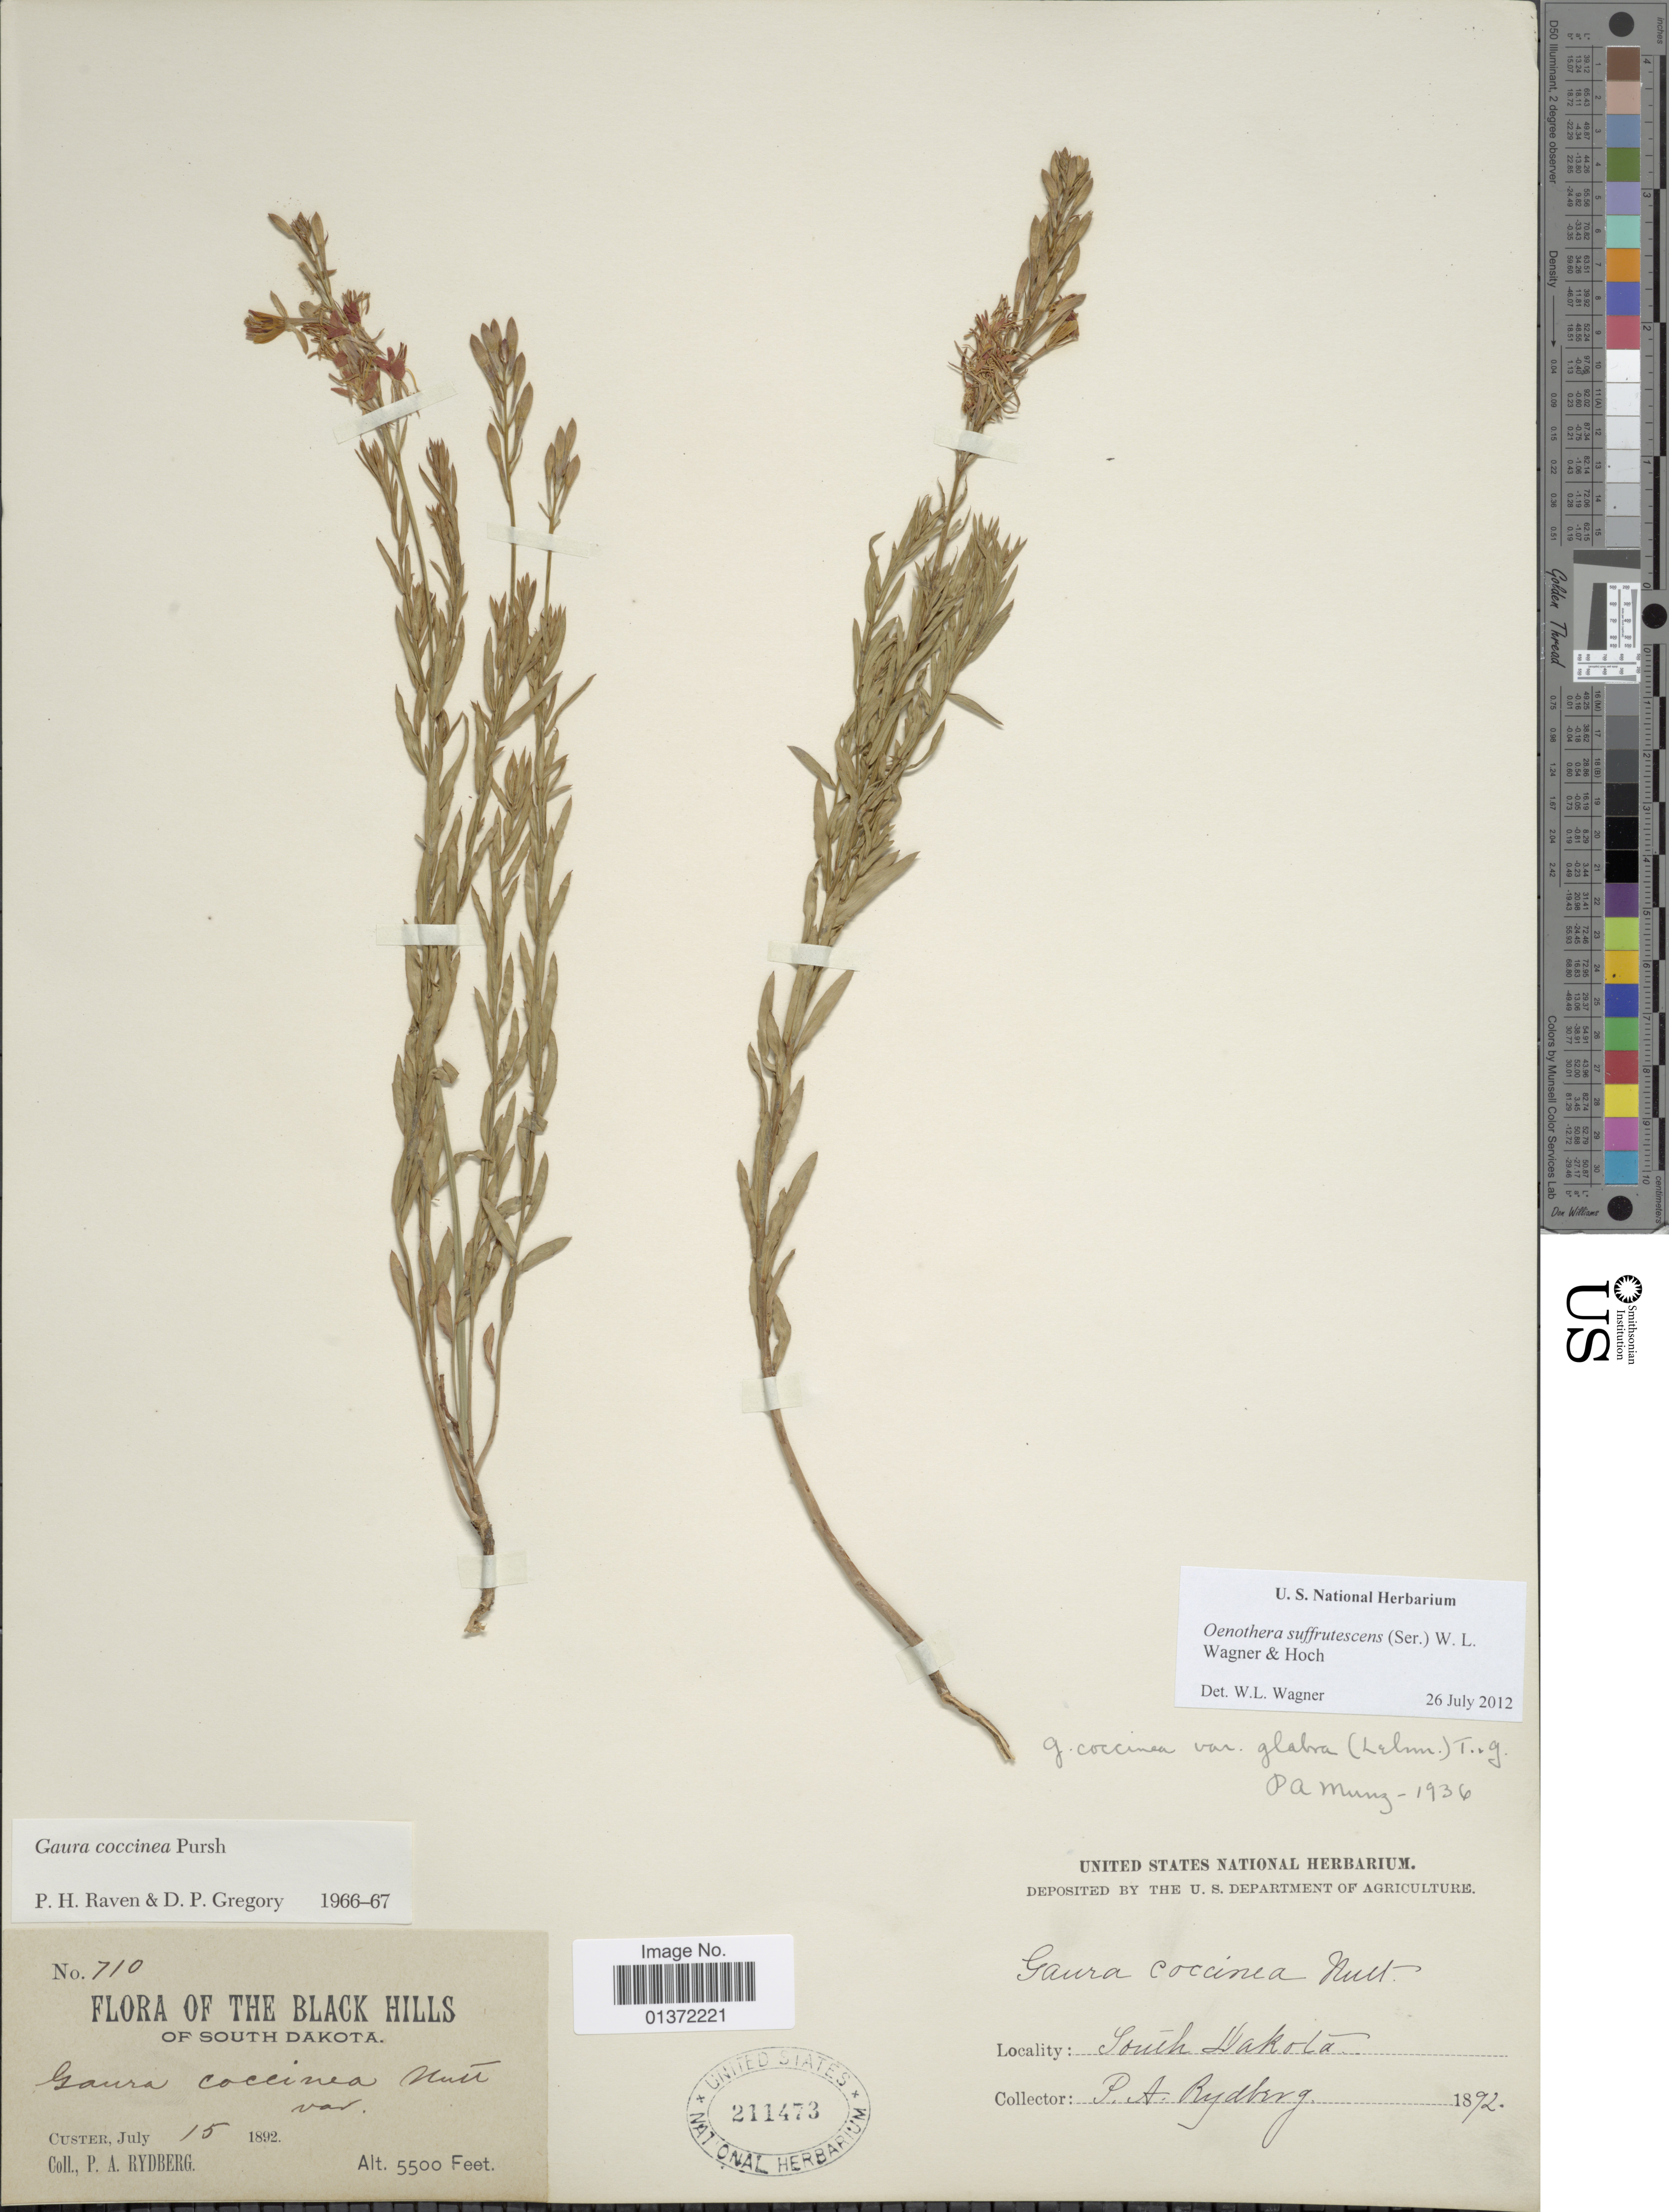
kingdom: Plantae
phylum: Tracheophyta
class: Magnoliopsida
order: Myrtales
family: Onagraceae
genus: Oenothera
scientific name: Oenothera suffrutescens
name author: (Ser.) W.L. Wagner & Hoch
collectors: P. A. Rydberg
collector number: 710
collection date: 1892-07-15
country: United States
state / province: South Dakota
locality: Black Hills, Custer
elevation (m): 1676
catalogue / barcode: US 211473